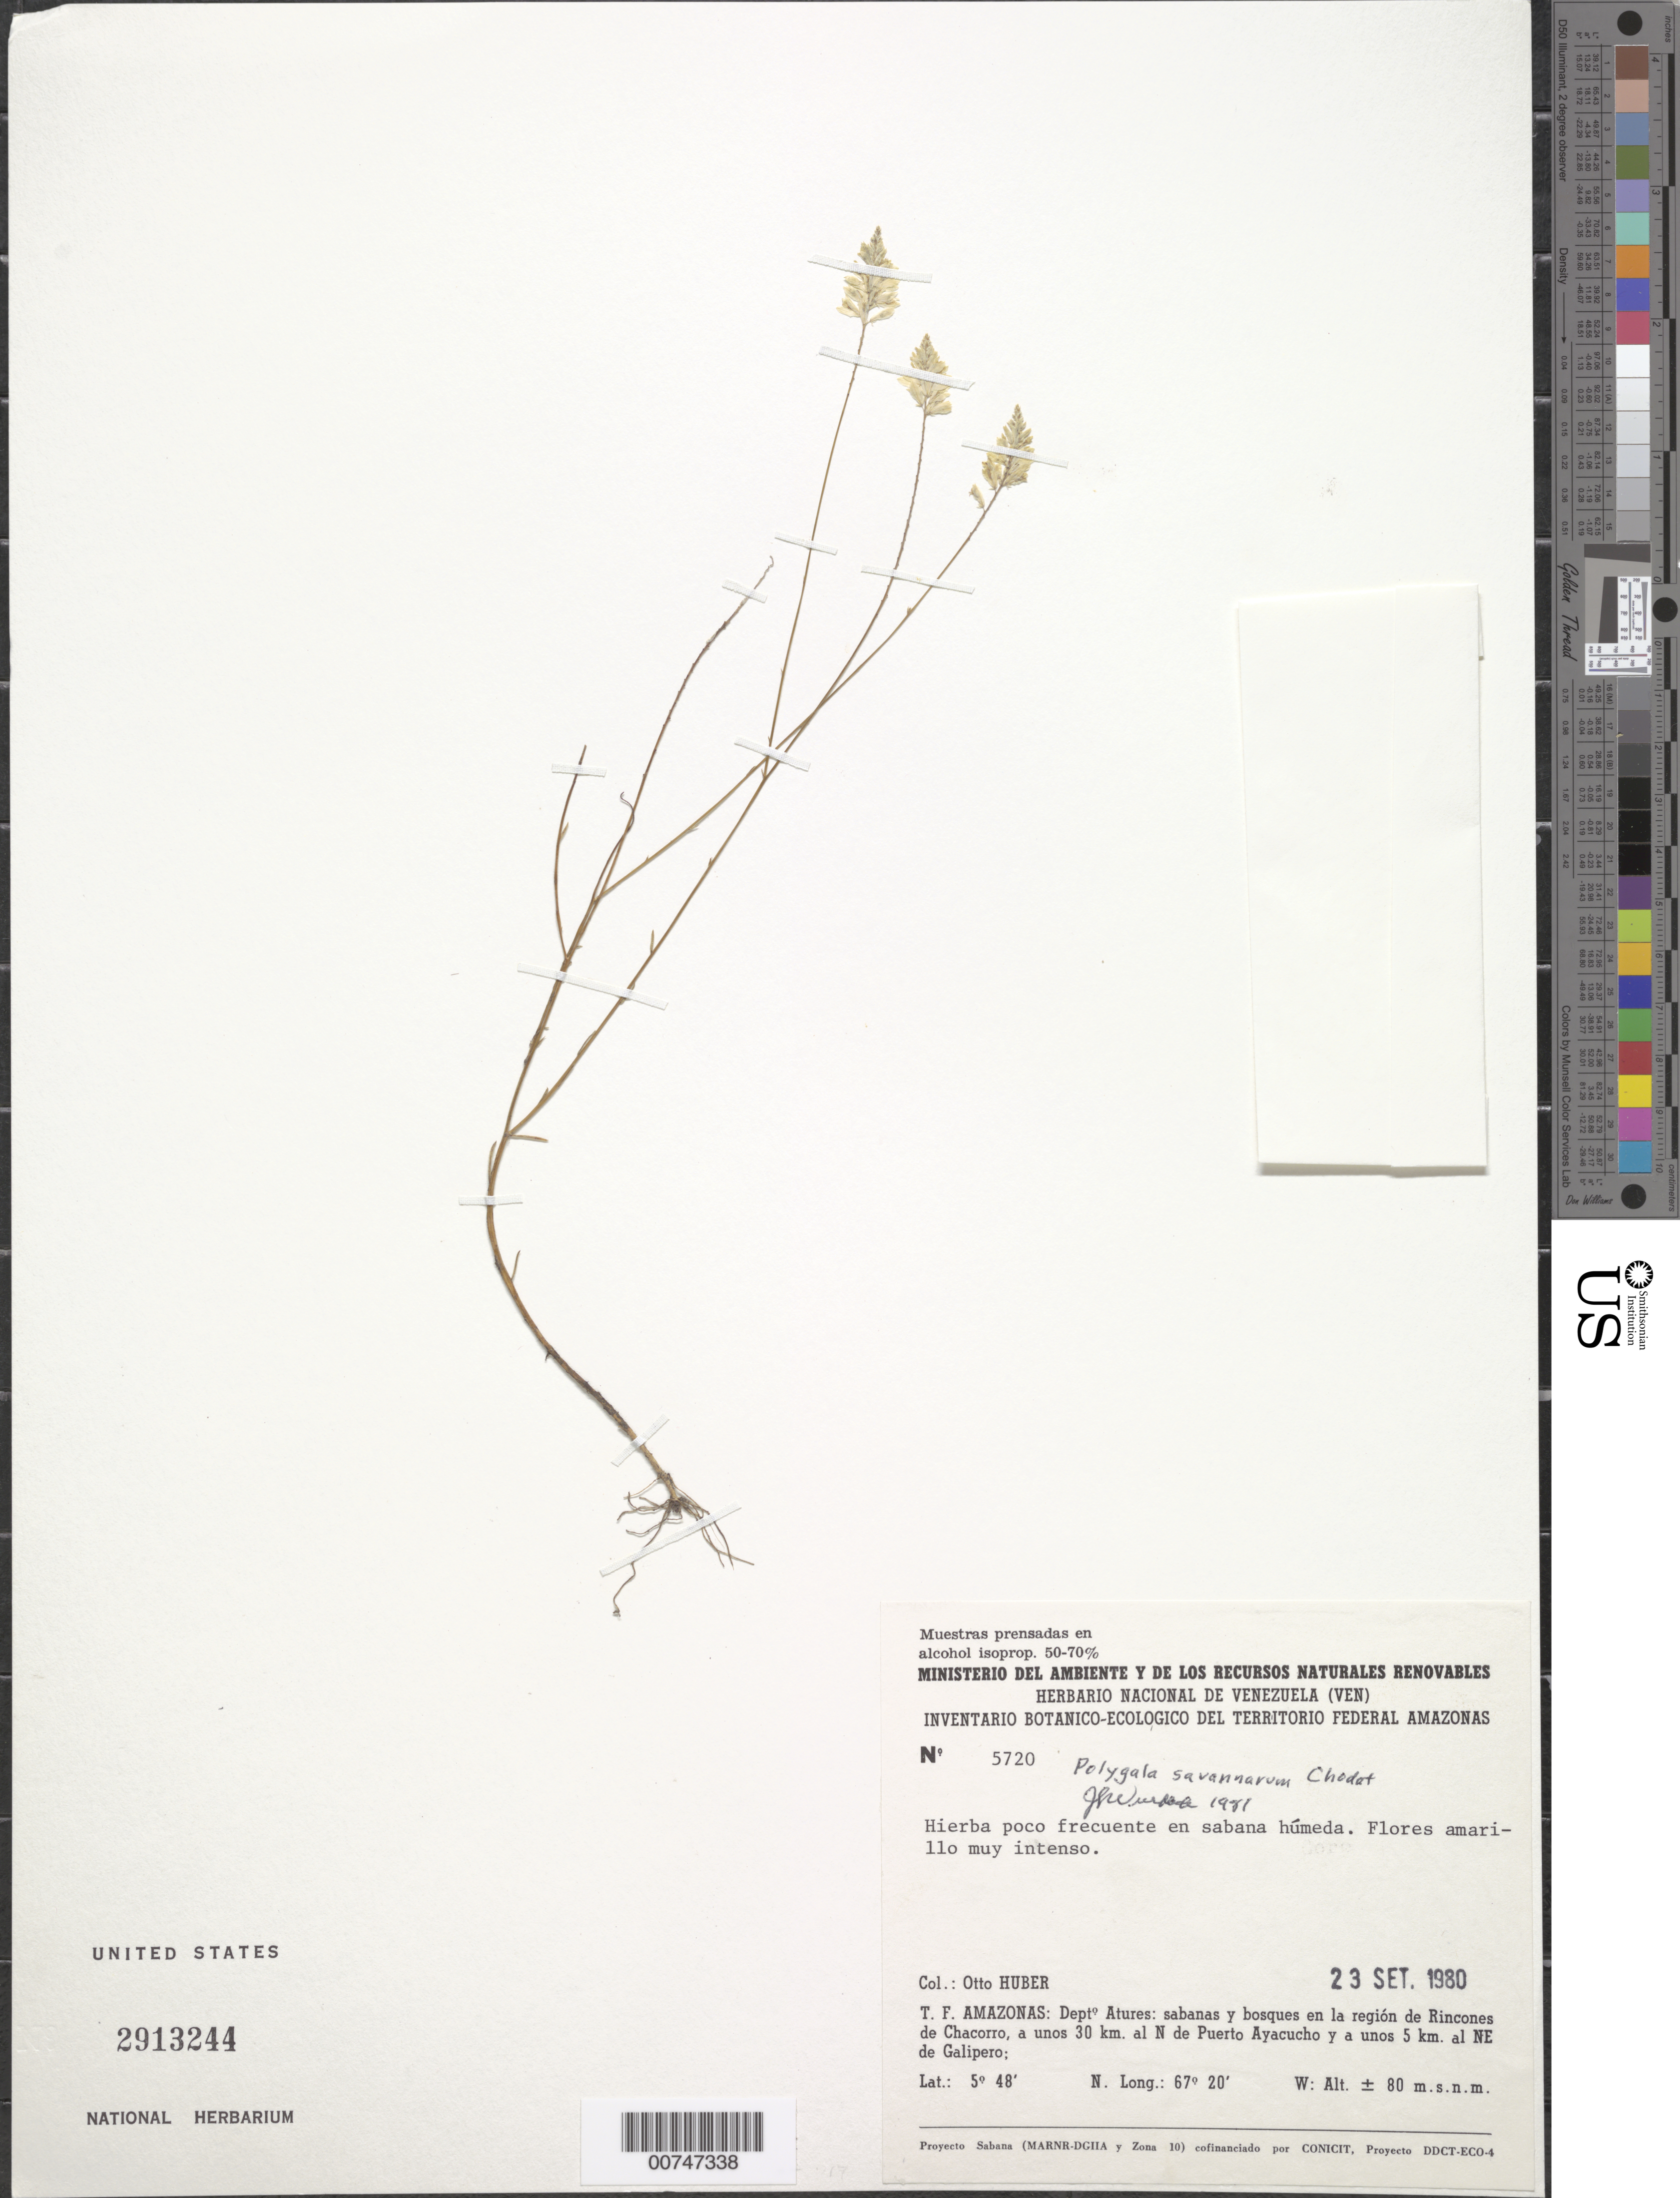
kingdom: Plantae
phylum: Tracheophyta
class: Magnoliopsida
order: Fabales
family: Polygalaceae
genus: Polygala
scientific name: Polygala savannarum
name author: Chodat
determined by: Wurdack, John J., (US), US (UNITED STATES)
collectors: O. Huber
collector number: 5720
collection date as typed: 23-Sep-80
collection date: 1980-09-23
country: Venezuela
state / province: Amazonas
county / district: Atures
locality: Rincones de Chacorro, 30 km N of Puerto Ayacucho, 5 km NE of Galipero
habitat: Wet savanna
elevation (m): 80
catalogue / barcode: US 2913244